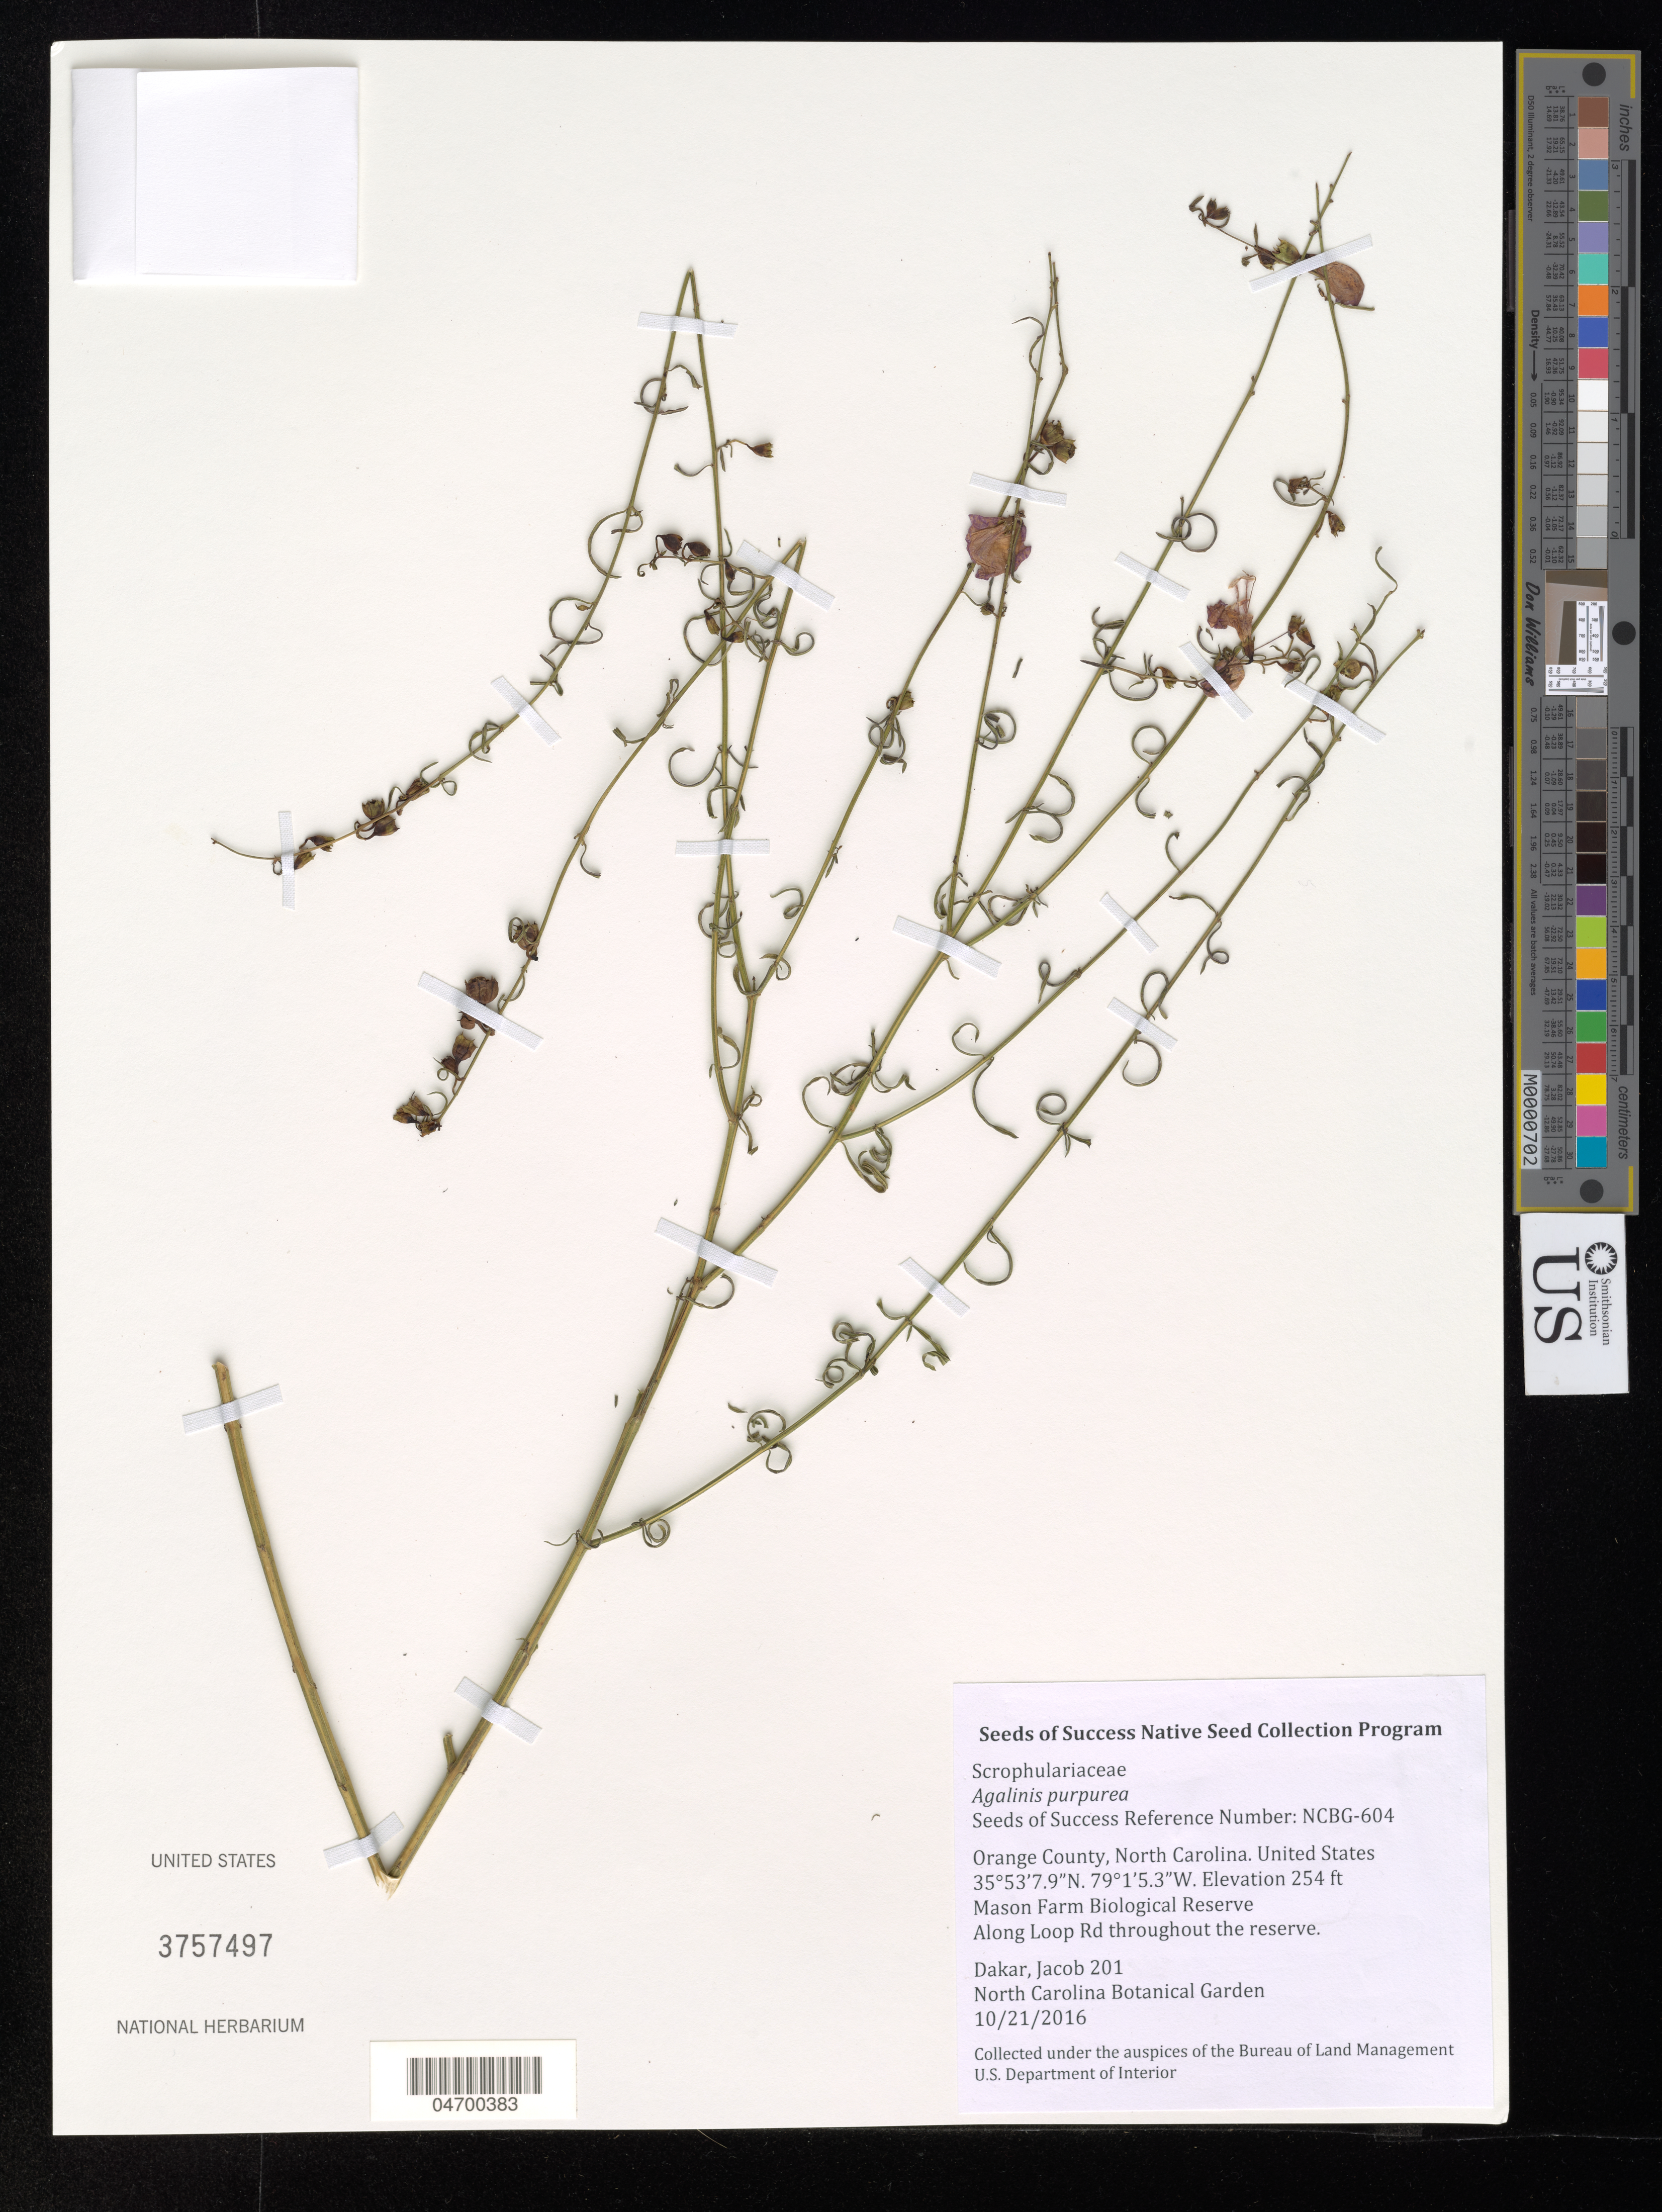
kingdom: Plantae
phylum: Tracheophyta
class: Magnoliopsida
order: Lamiales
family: Orobanchaceae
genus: Agalinis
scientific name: Agalinis purpurea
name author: (L.) Pennell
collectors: J. Dakar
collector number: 201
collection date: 2016-10-21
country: United States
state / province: North Carolina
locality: Orange County. Mason Farm Biological Reserve. Along Loop Rd throughout the reserve.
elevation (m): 77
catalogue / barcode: US 3757497